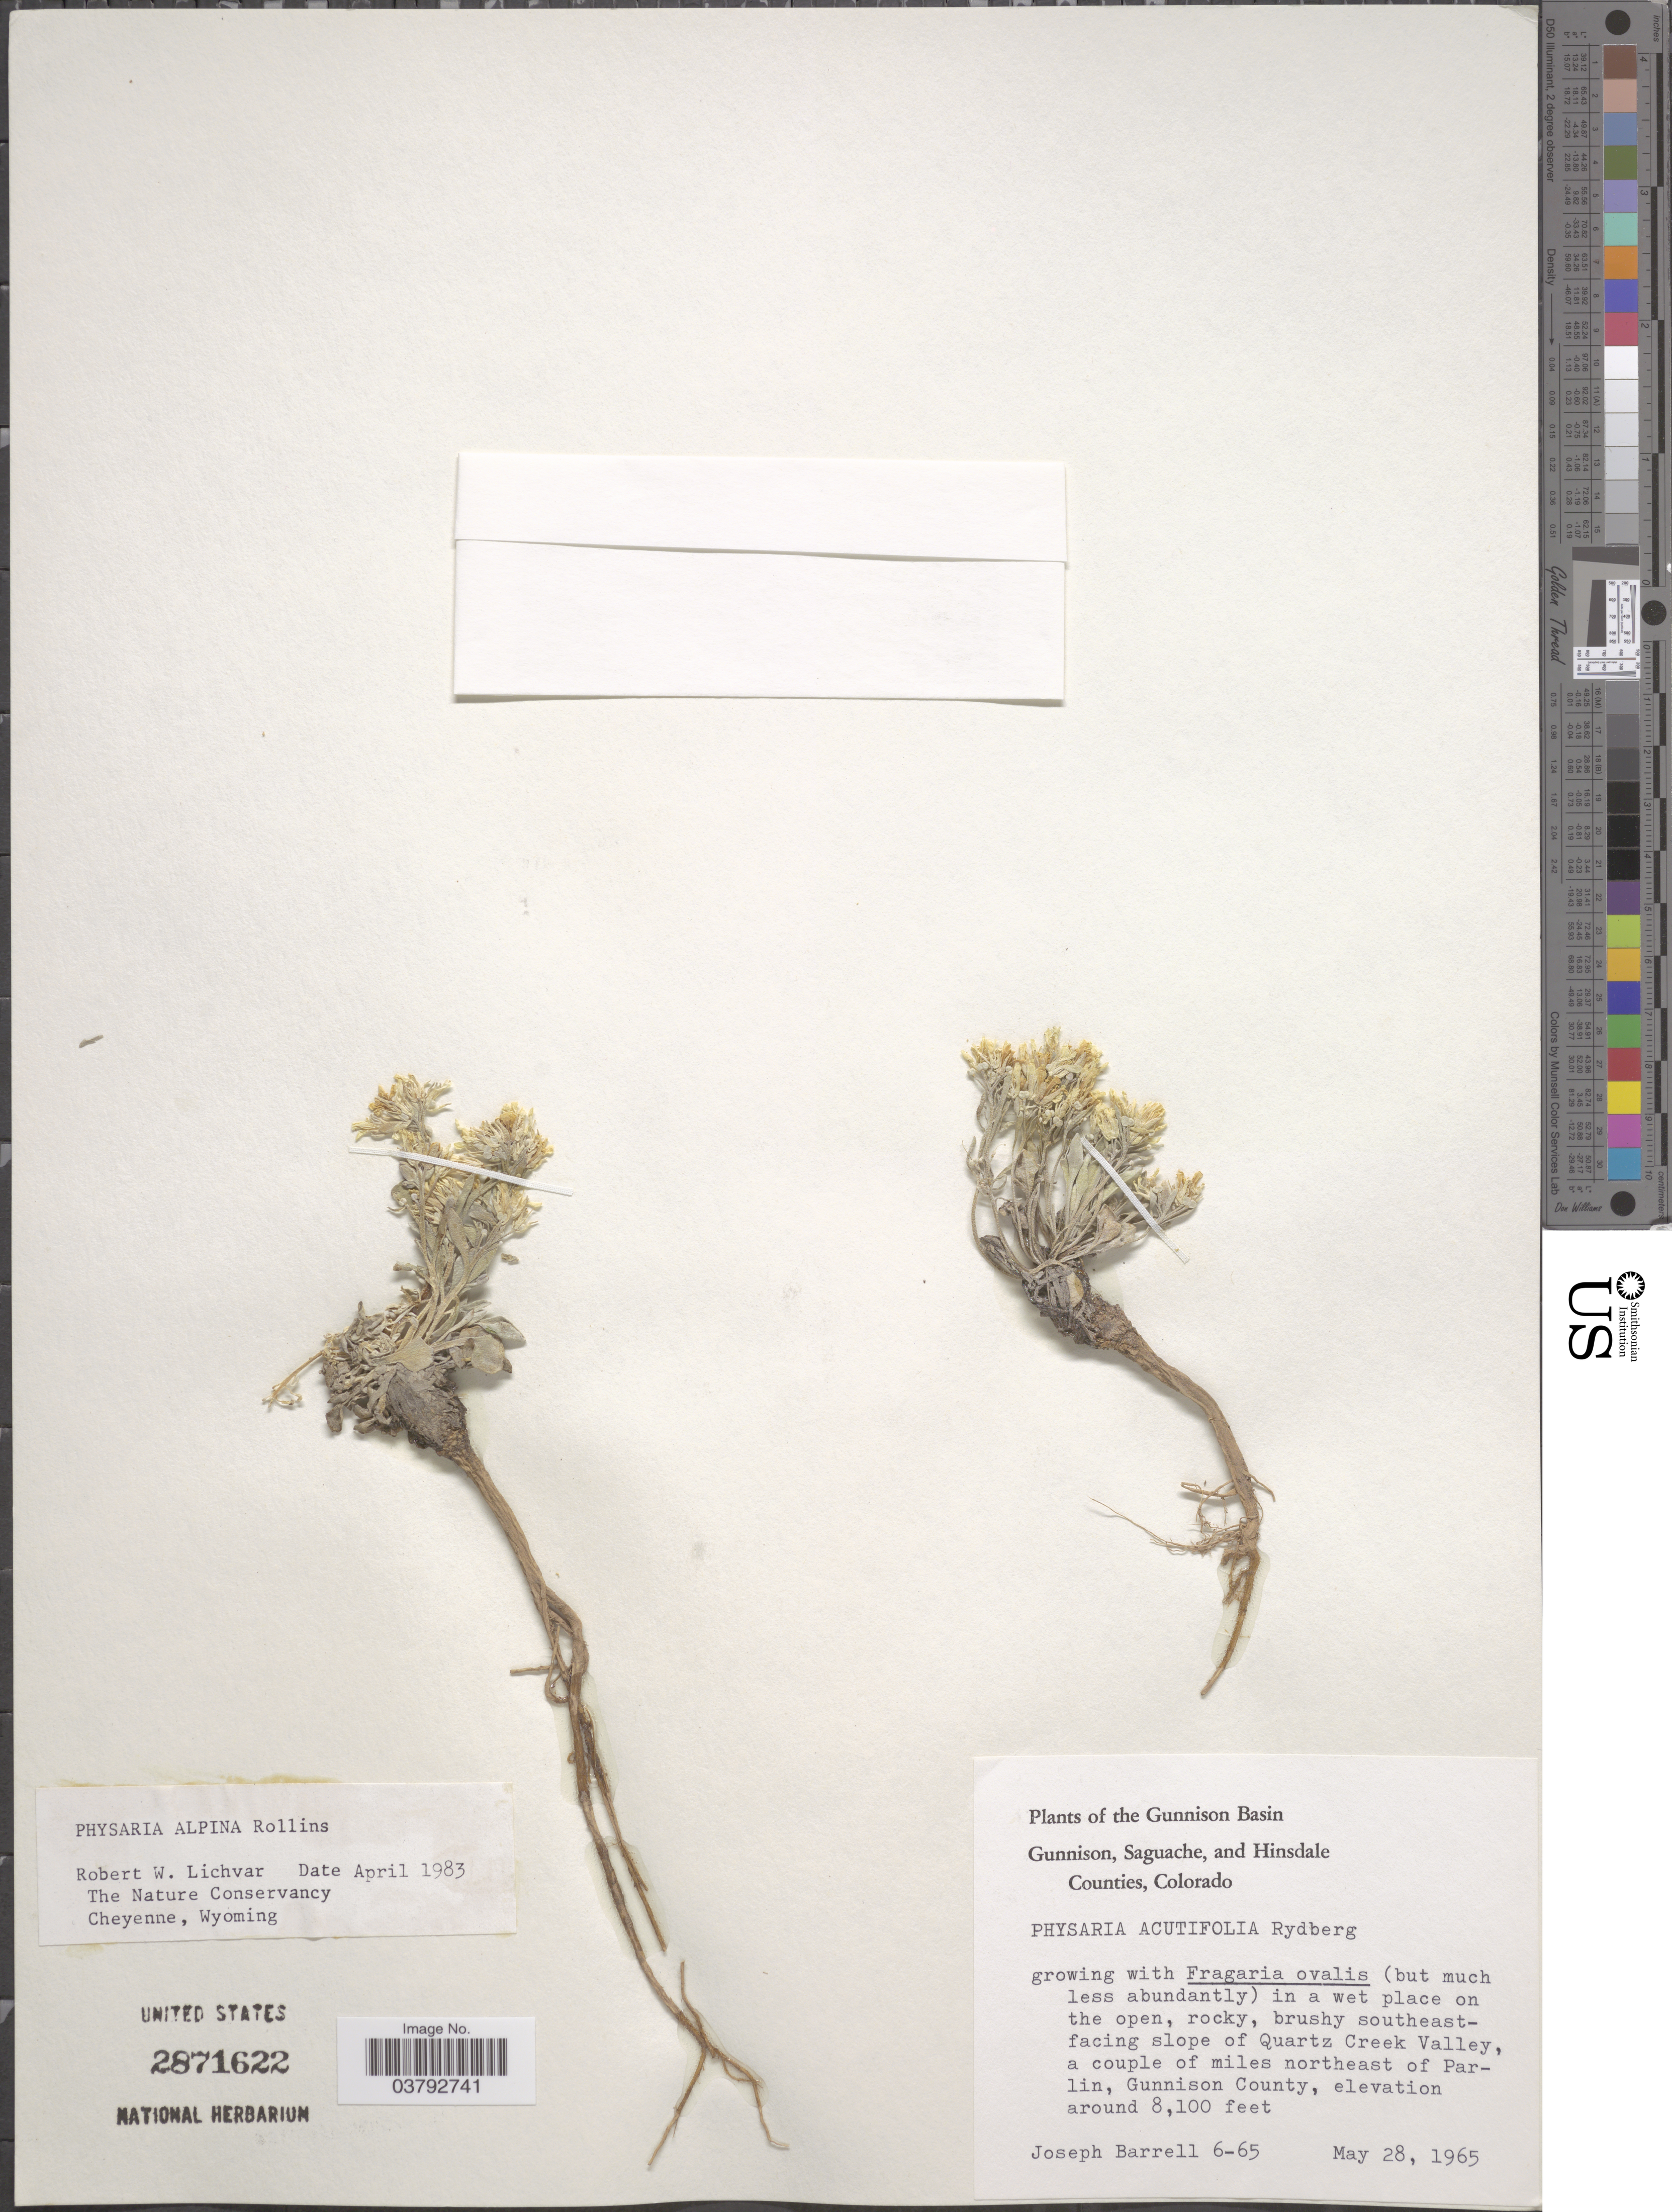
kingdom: Plantae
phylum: Tracheophyta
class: Magnoliopsida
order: Brassicales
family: Brassicaceae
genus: Physaria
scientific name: Physaria alpina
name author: Rollins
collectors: J. Barrell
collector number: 6-65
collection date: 1965-05-28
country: United States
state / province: Colorado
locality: The Gunnison Basin. Brushy southeast-facing slope of Quartz Creek Valley, a couple of miles northeast of Parlin, Gunnison County.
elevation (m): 2469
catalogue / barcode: US 2871622